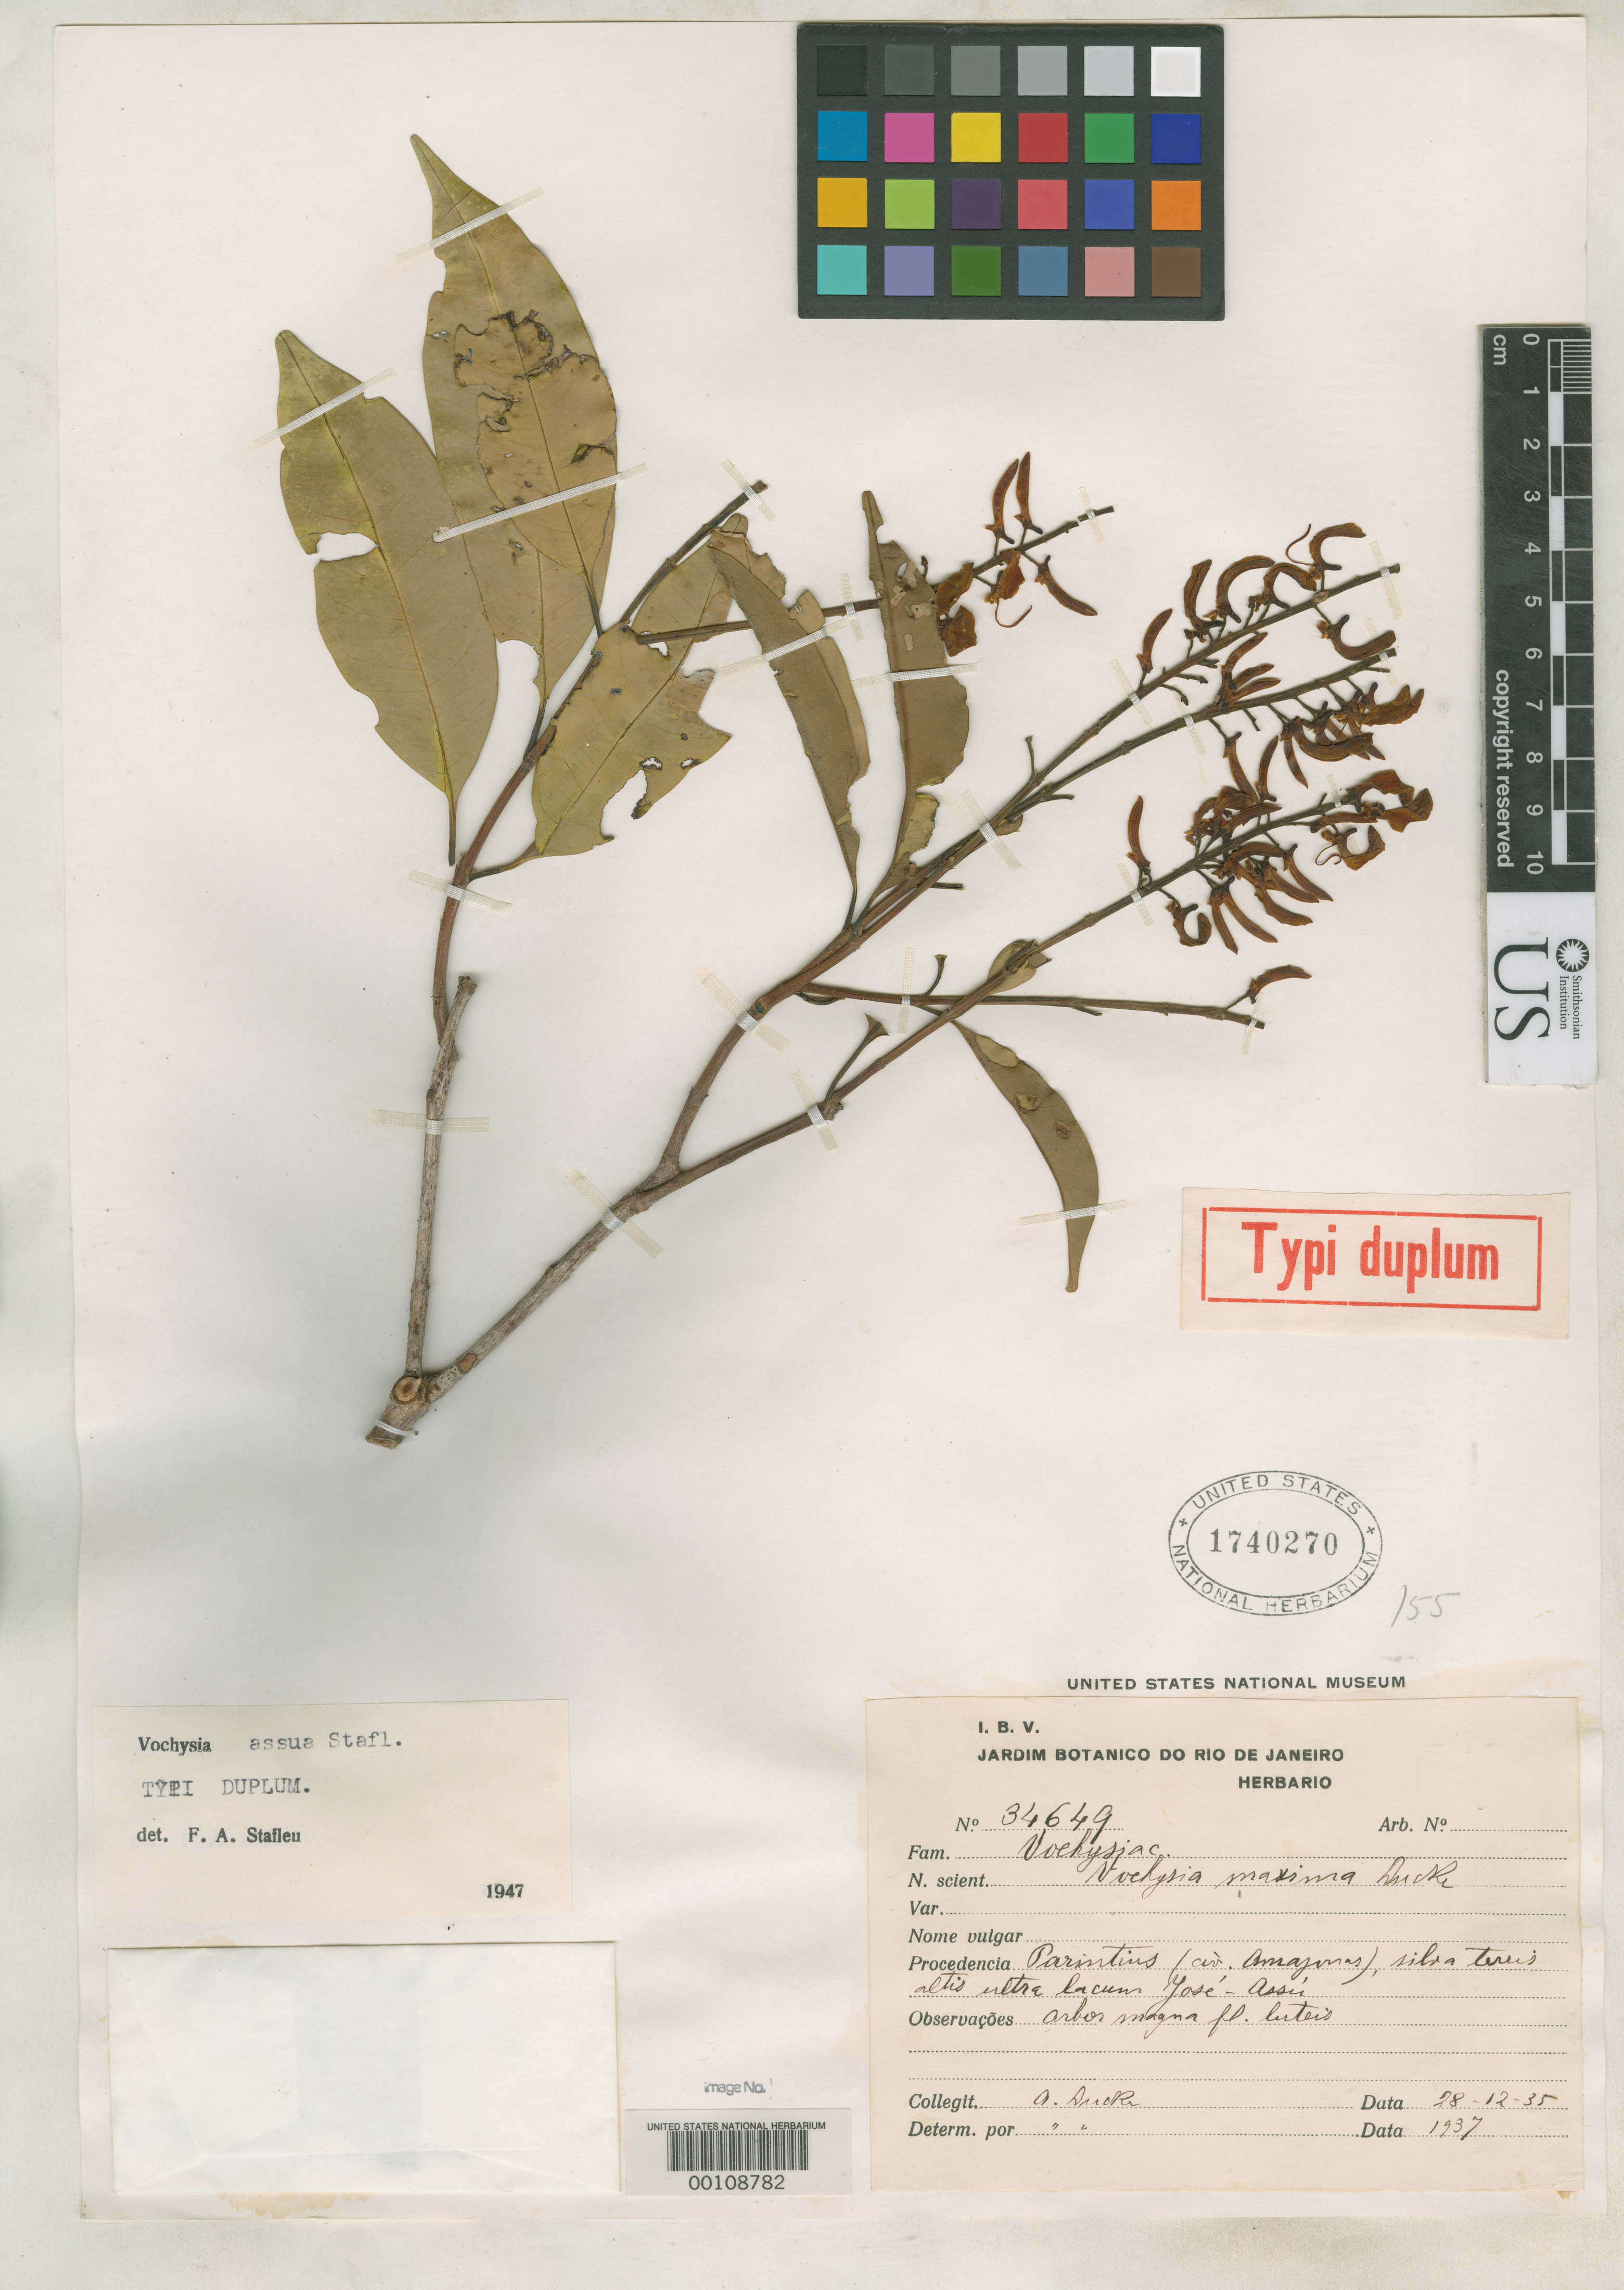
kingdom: Plantae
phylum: Tracheophyta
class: Magnoliopsida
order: Myrtales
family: Vochysiaceae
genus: Vochysia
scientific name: Vochysia assua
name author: Stafleu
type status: Isotype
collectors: A. Ducke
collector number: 34649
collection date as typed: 28 Dec 1935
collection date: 1935-12-28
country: Brazil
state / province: Amazonas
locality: Parintius.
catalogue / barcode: US 1740270